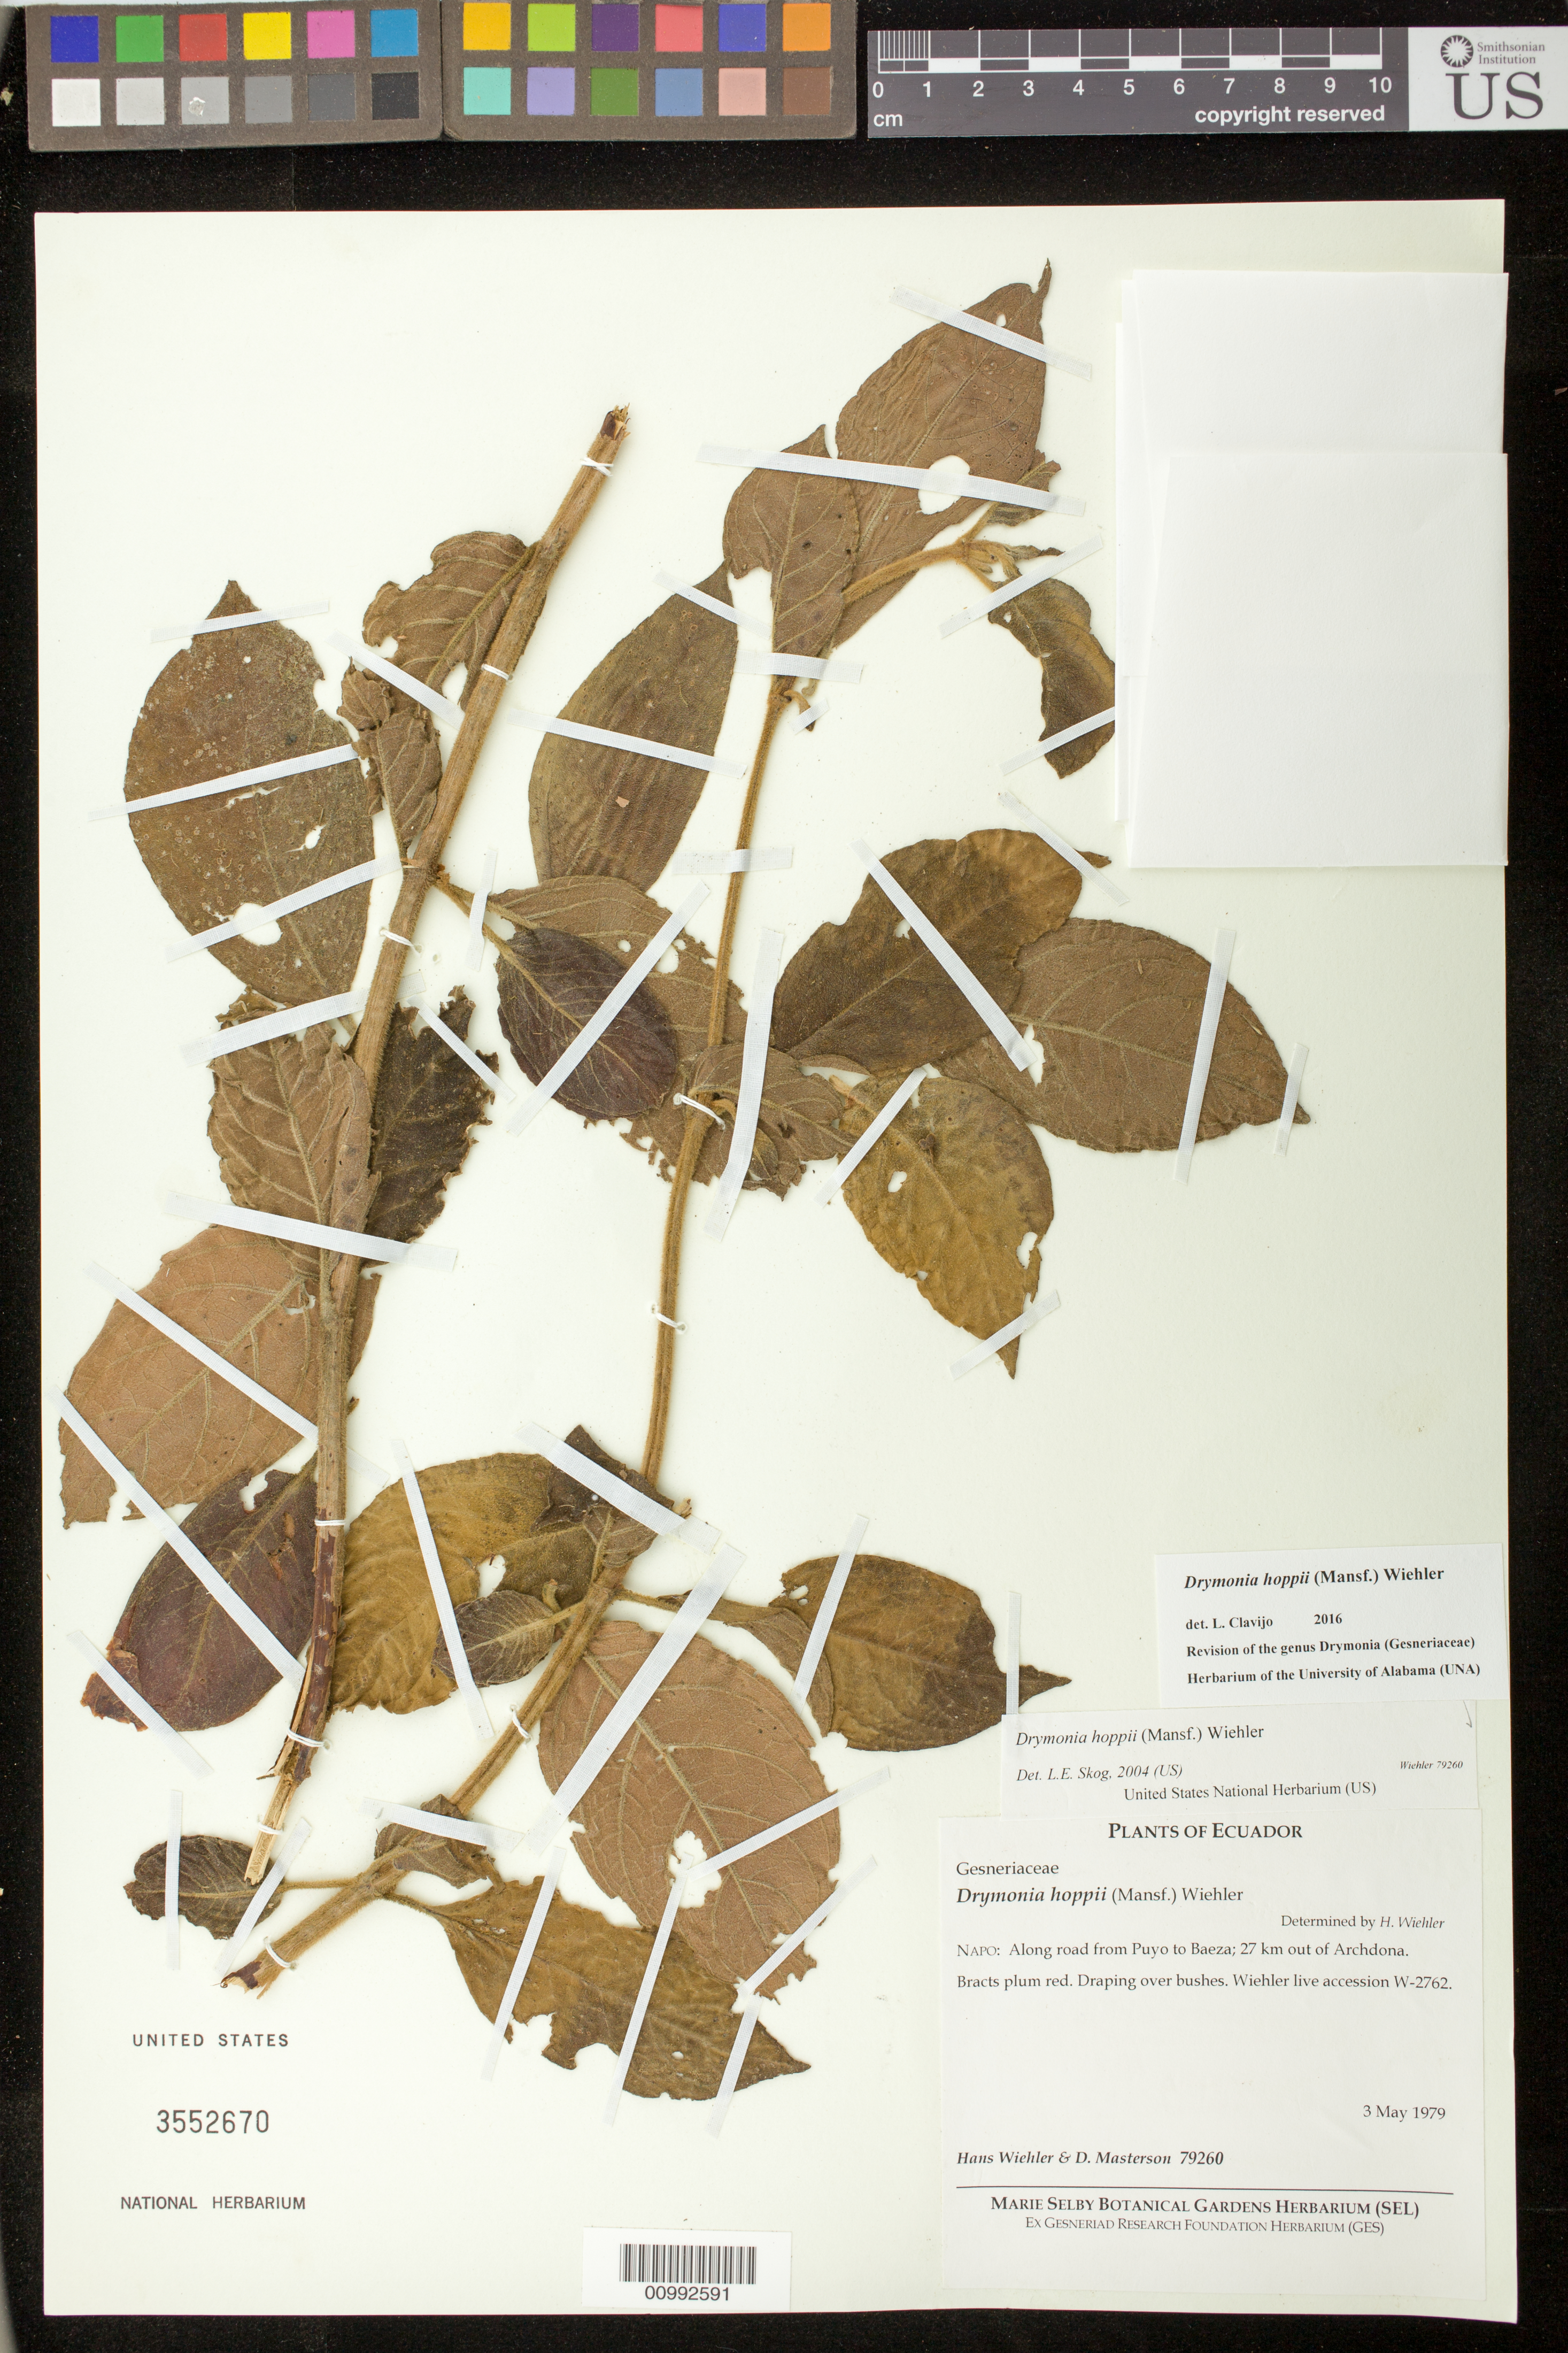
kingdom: Plantae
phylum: Tracheophyta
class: Magnoliopsida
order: Lamiales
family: Gesneriaceae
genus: Drymonia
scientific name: Drymonia hoppii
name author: (Mansf.) Wiehler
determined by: Skog, Laurence E.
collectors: H. J. Wiehler & D. Masterson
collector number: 79260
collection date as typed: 03 May 1979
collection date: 1979-05-03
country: Ecuador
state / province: Napo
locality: Napo: along road from Puyo to Baeza; 27 km out of Archidona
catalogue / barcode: US 3552670